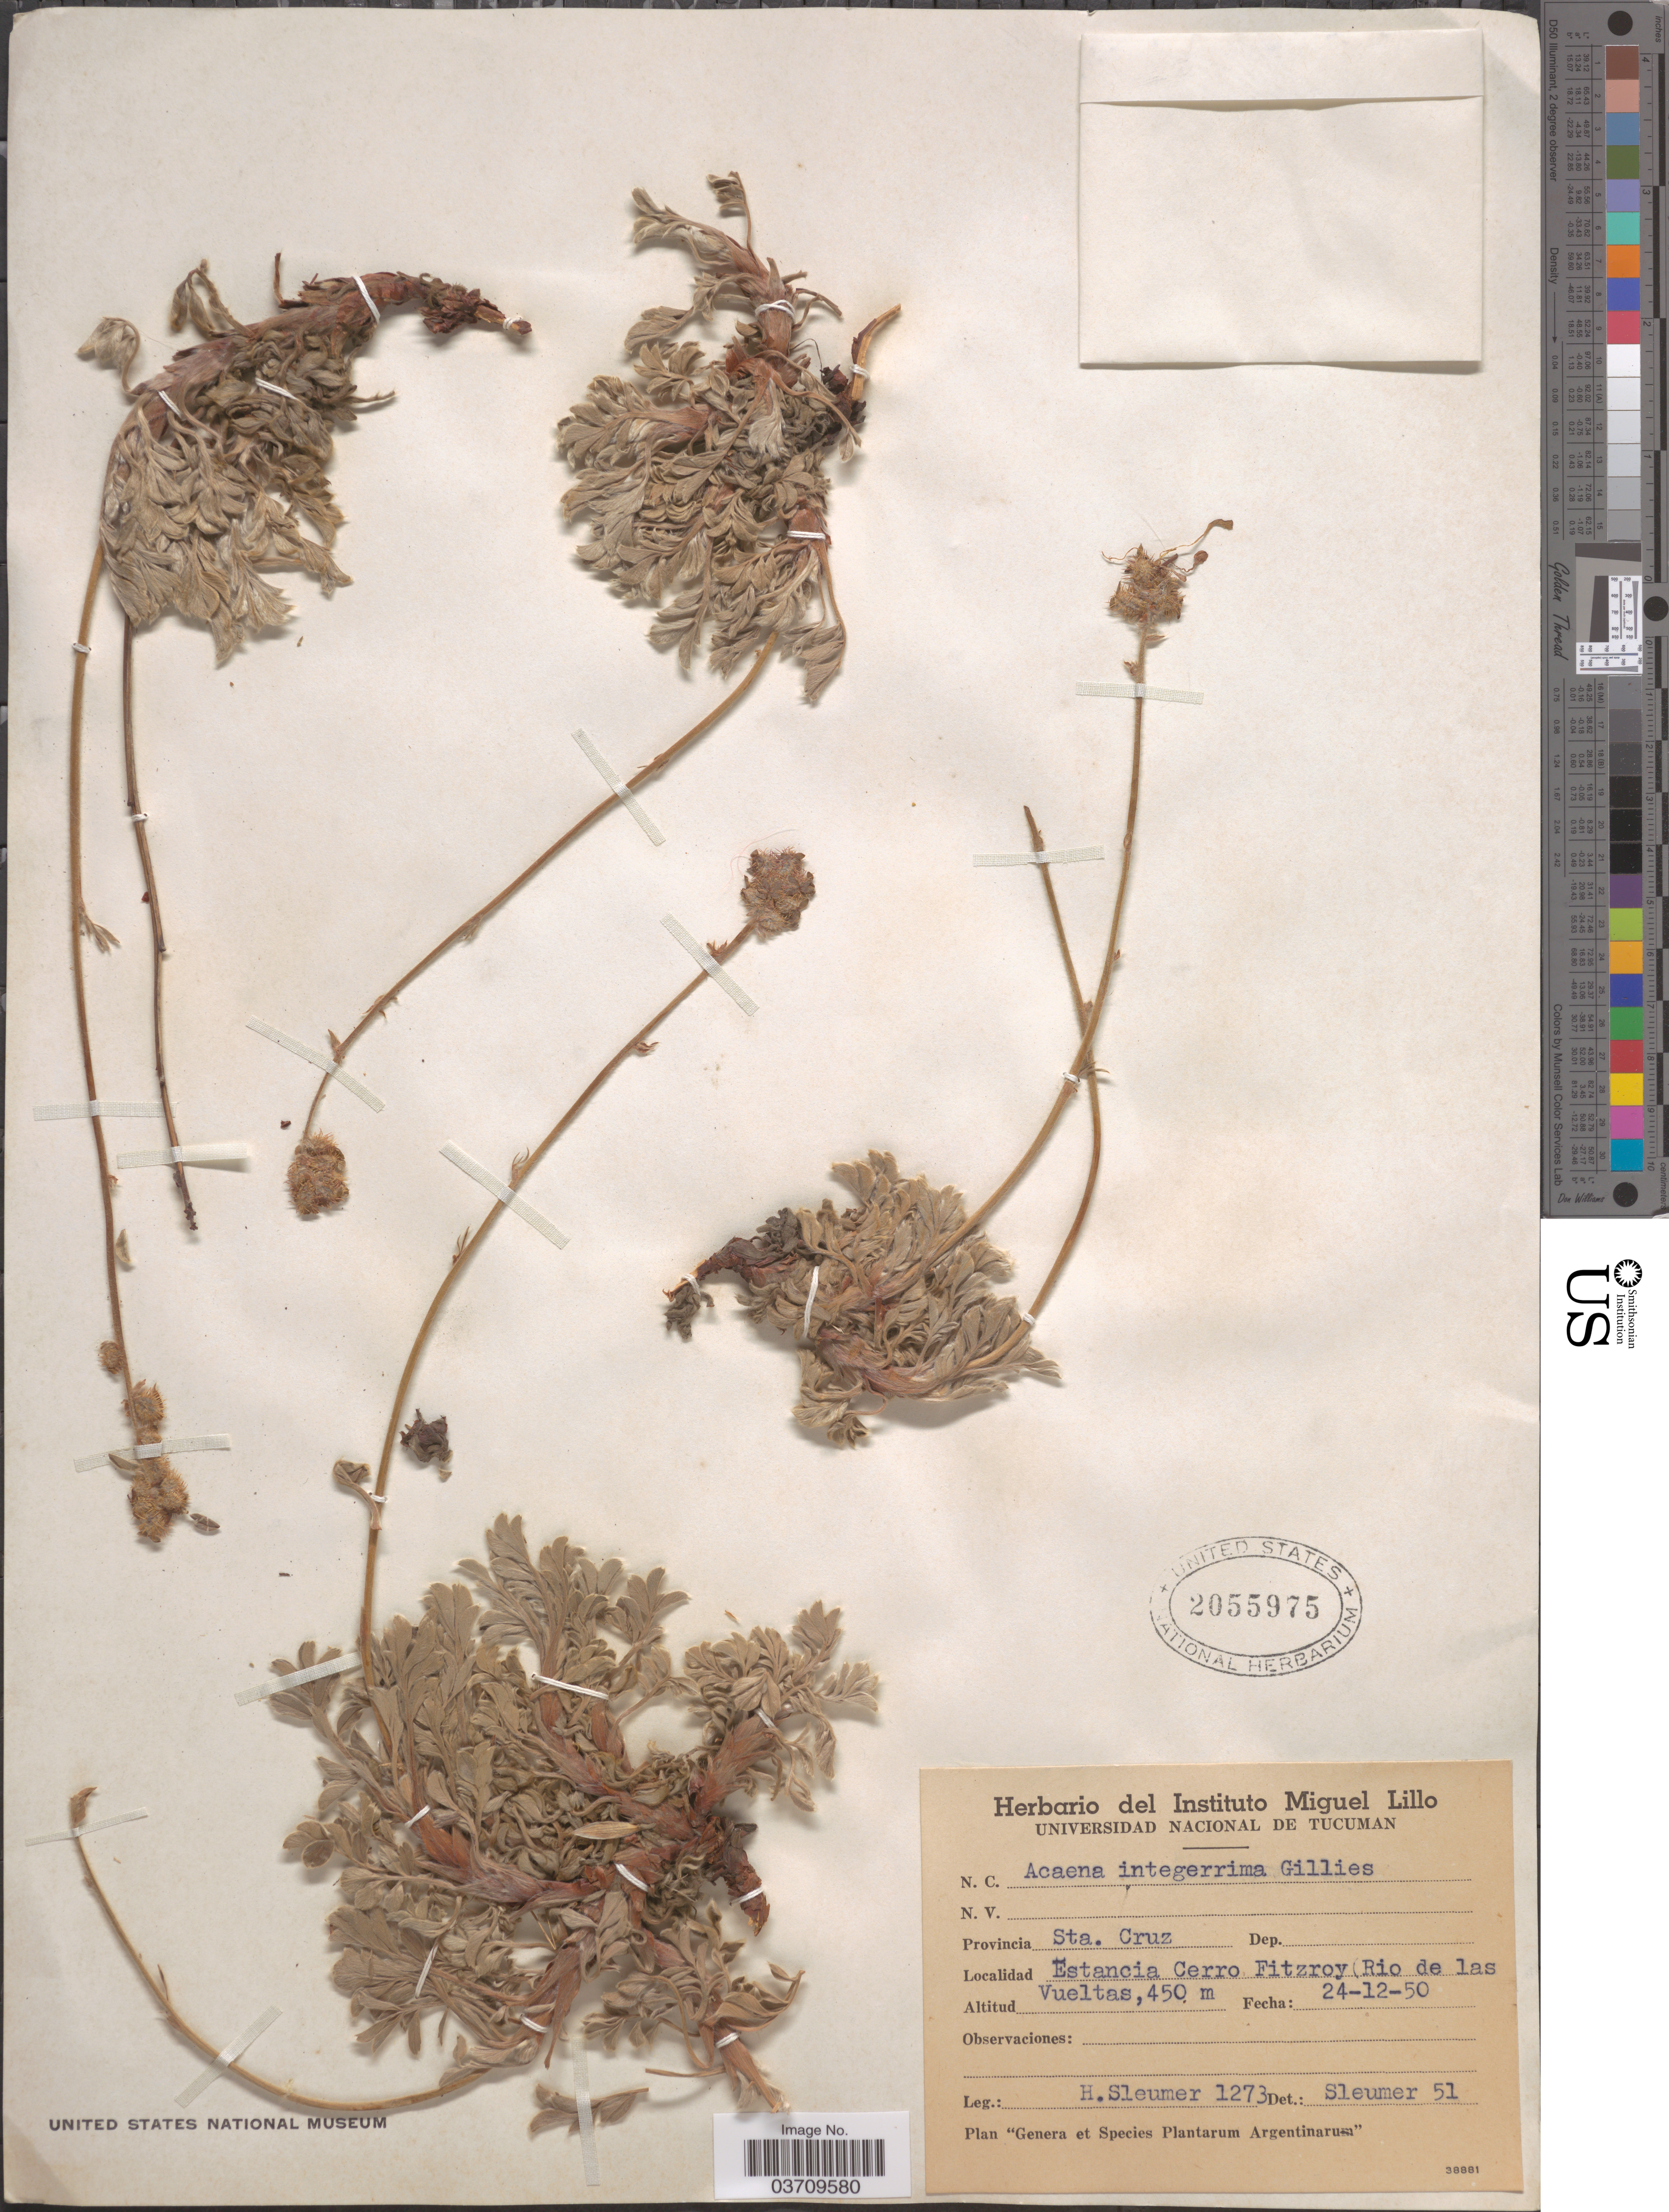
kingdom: Plantae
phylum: Tracheophyta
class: Magnoliopsida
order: Rosales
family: Rosaceae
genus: Acaena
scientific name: Acaena integerrima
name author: Gillies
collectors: H. O. Sleumer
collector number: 1273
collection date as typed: Transcribed d/m/y: 24/12/50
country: Argentina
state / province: Santa Cruz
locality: Estancia Cerro Fitzroy (Rio de las Vueltas.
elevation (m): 450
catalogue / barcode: US 2055975